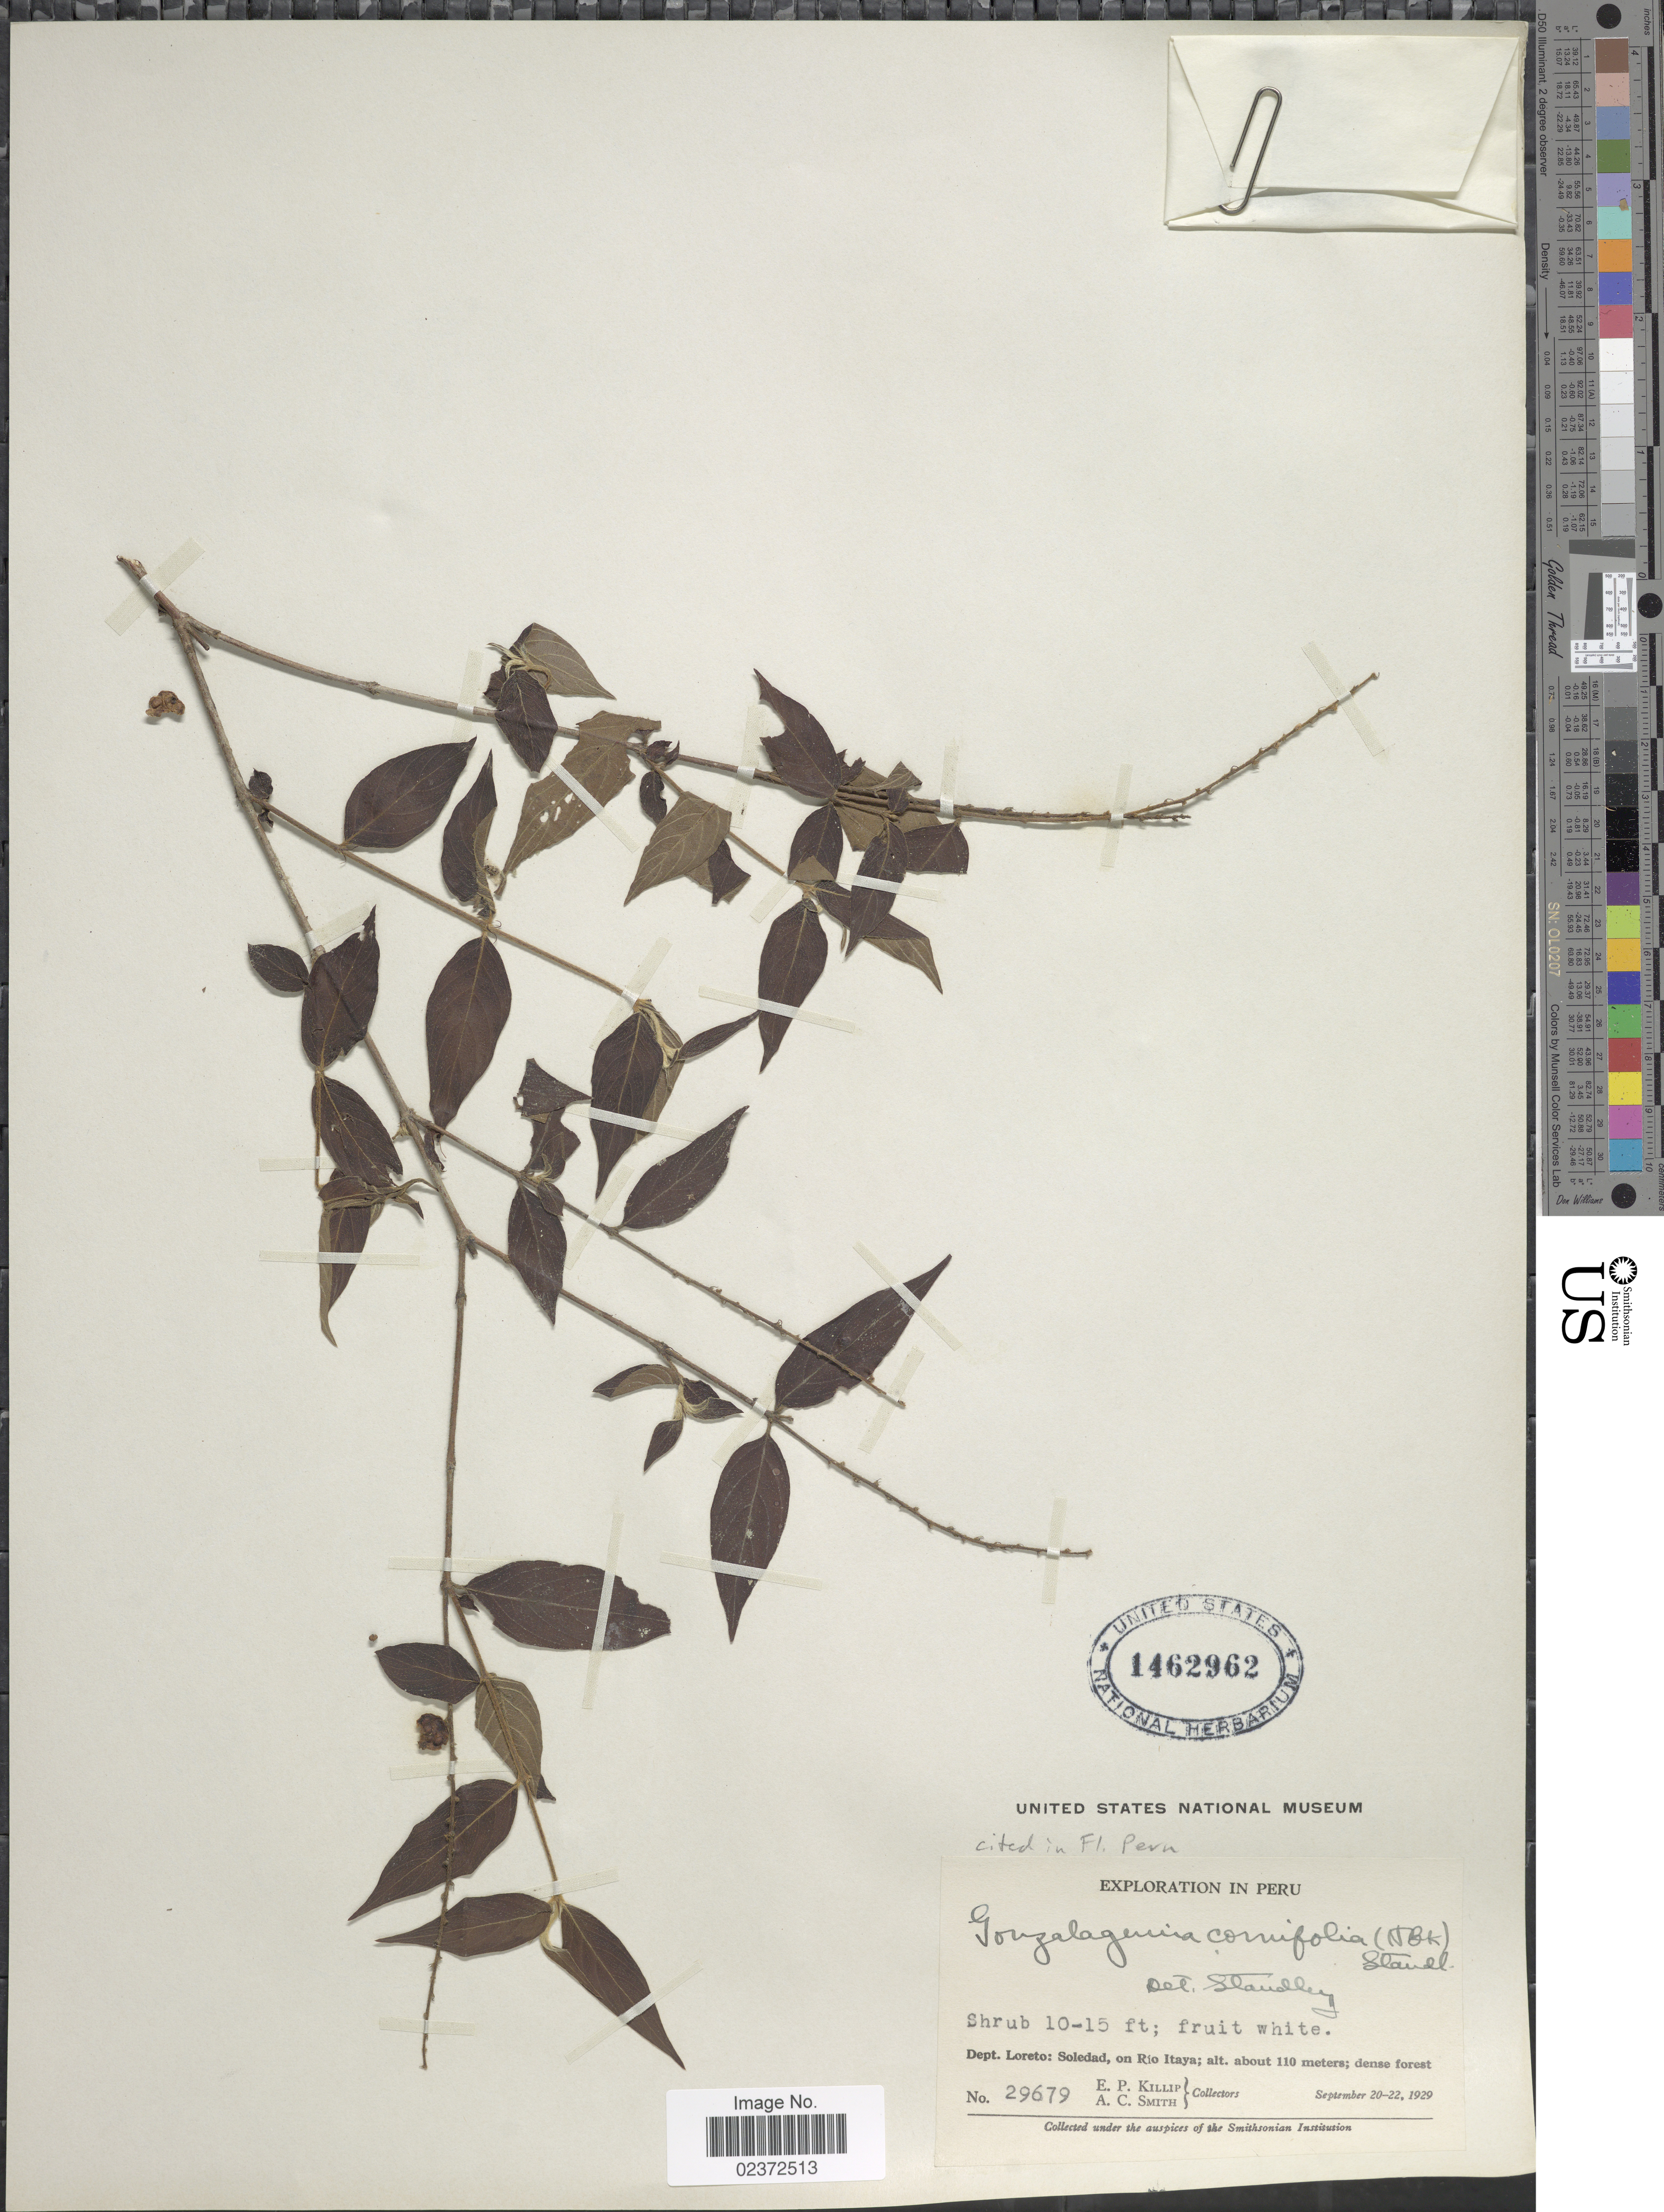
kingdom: Plantae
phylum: Tracheophyta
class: Magnoliopsida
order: Gentianales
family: Rubiaceae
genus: Gonzalagunia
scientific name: Gonzalagunia cornifolia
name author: (Kunth) Standl.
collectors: E. P. Killip & A. C. Smith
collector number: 29679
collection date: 1929-09-20/1929-09-22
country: Peru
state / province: Loreto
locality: Soledad, on Rio Itaya;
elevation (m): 110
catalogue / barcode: US 1462962